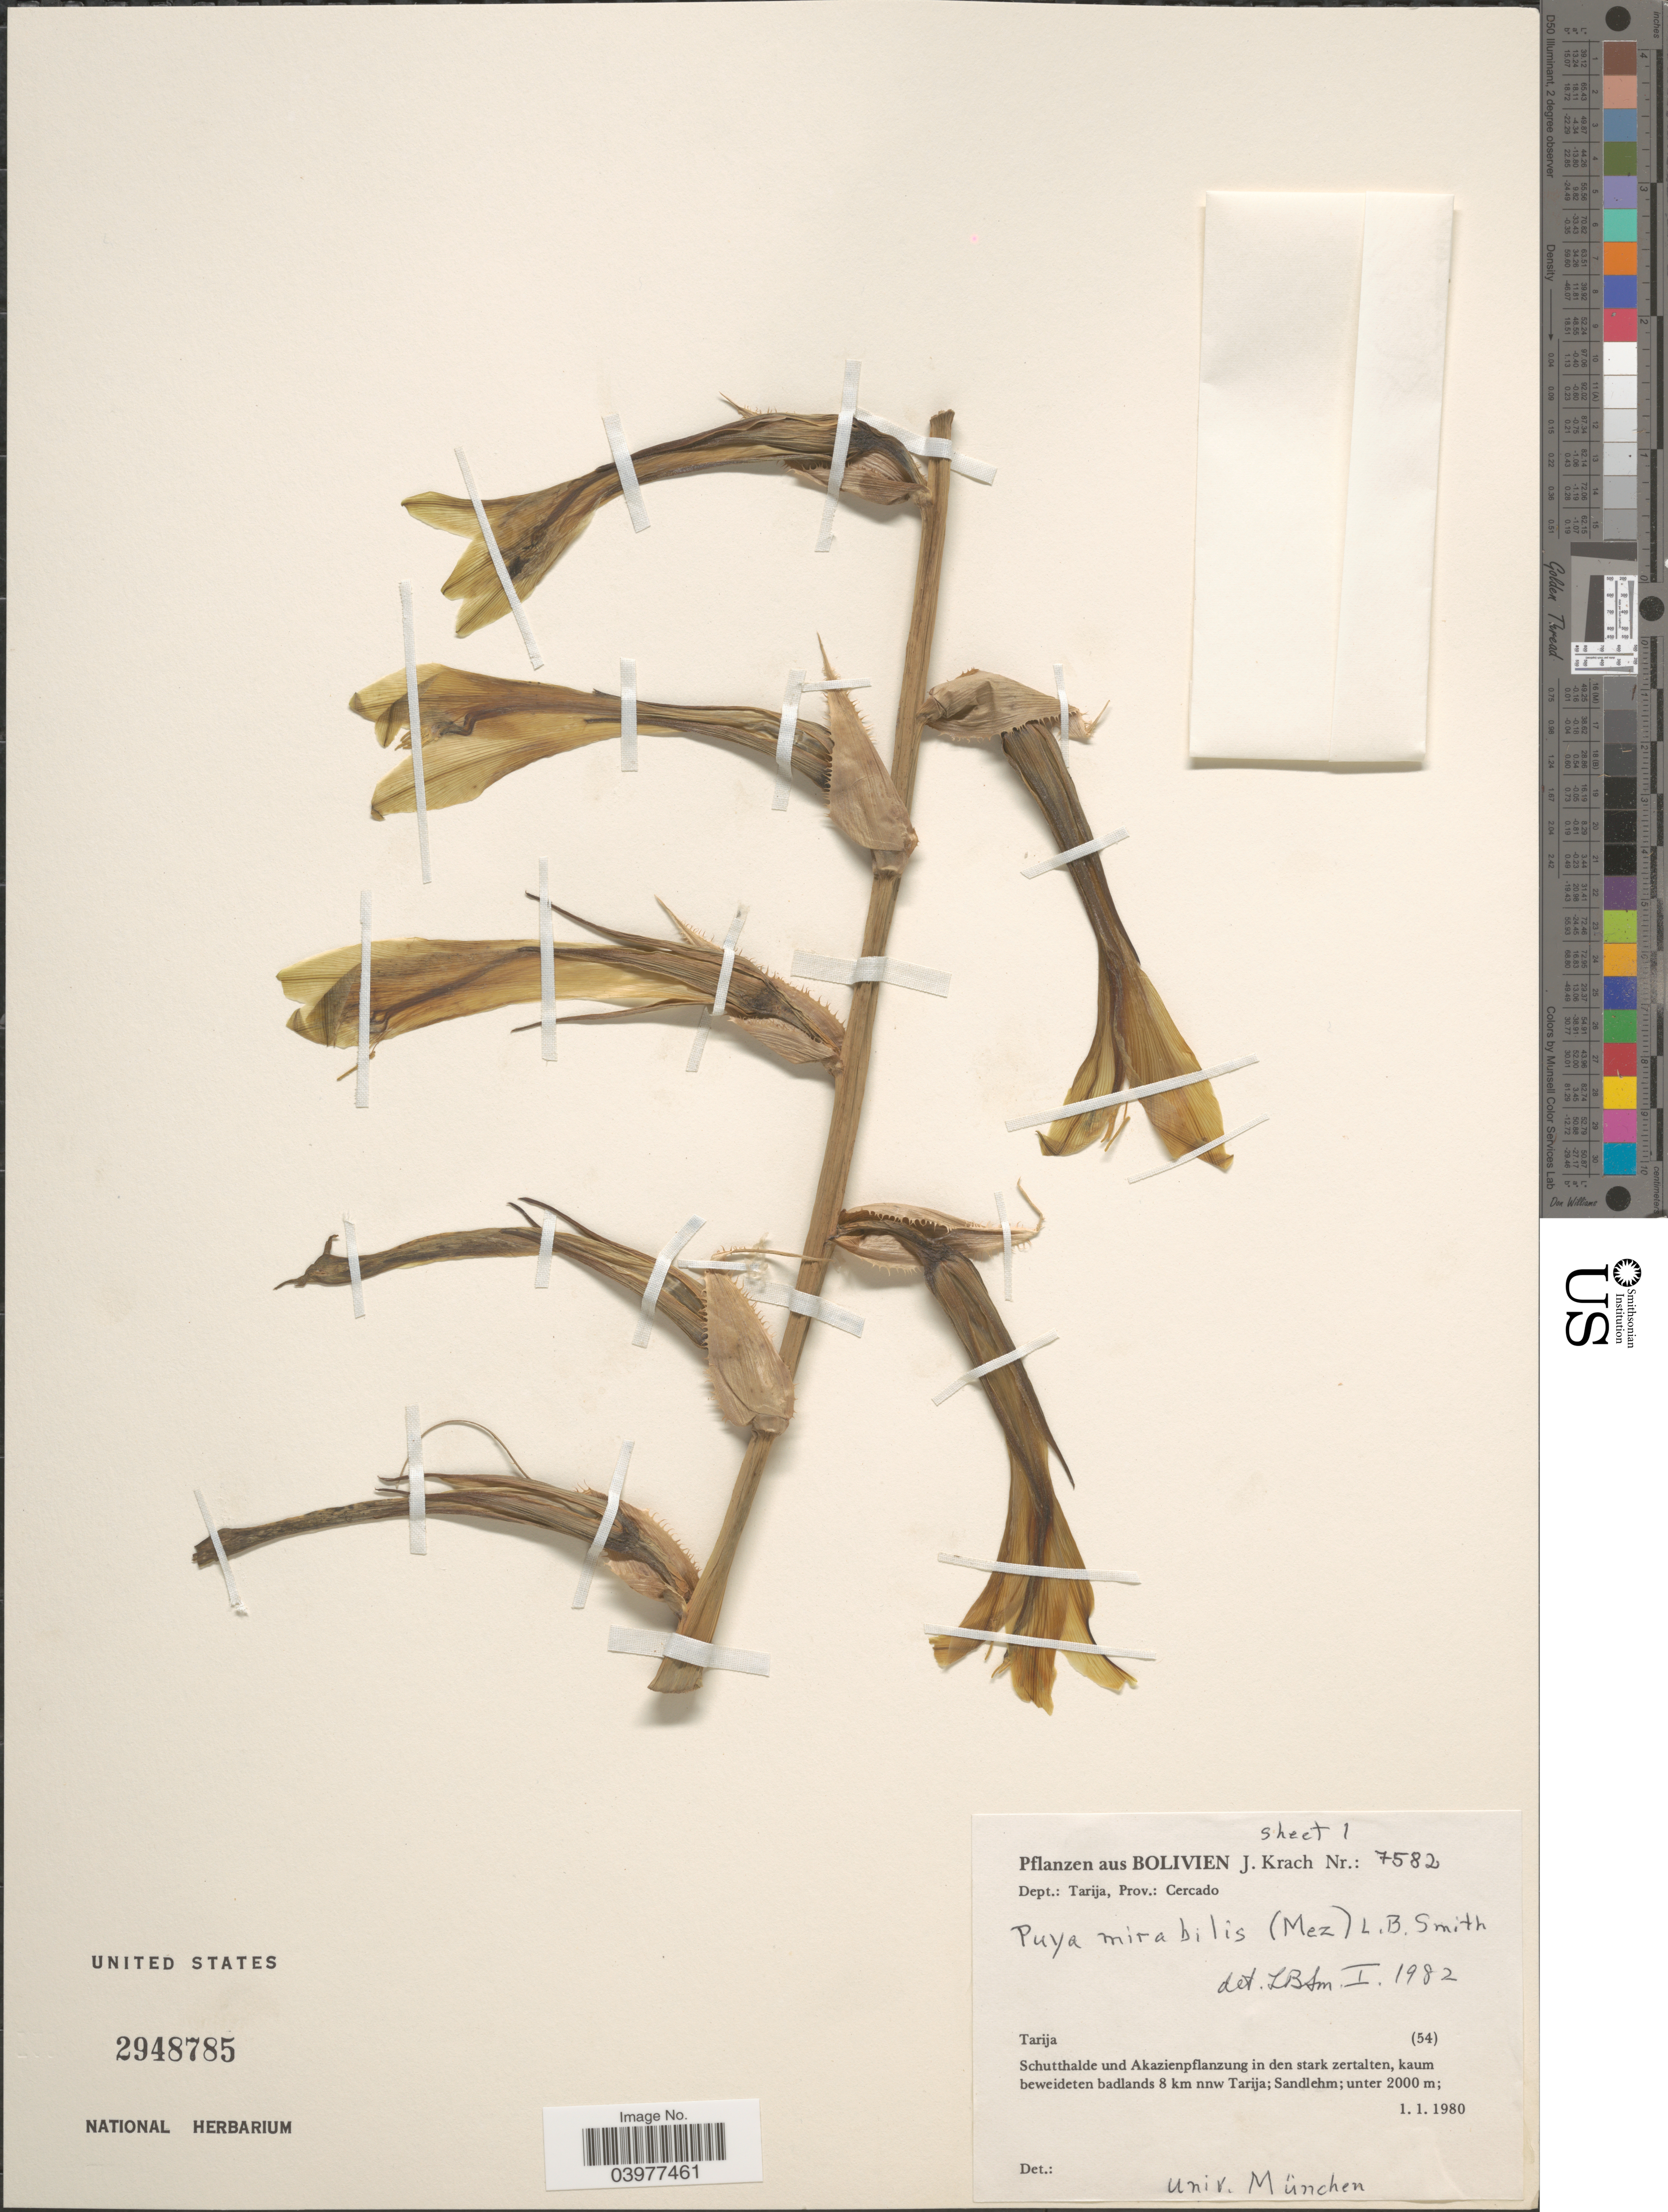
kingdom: Plantae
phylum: Tracheophyta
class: Liliopsida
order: Poales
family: Bromeliaceae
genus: Puya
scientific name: Puya mirabilis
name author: (Mez) L.B. Sm.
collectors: J. Krach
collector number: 7582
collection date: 1980-01-01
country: Bolivia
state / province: Tarija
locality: Dept.: Tarija, Prov. Cercado. Tarija. Schutthalde und Akazienpflanzung in den stark zertalten, kaum beweideten badlands 8 km nnw Tarija; Sandlehm.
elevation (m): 2000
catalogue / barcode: US 2948785